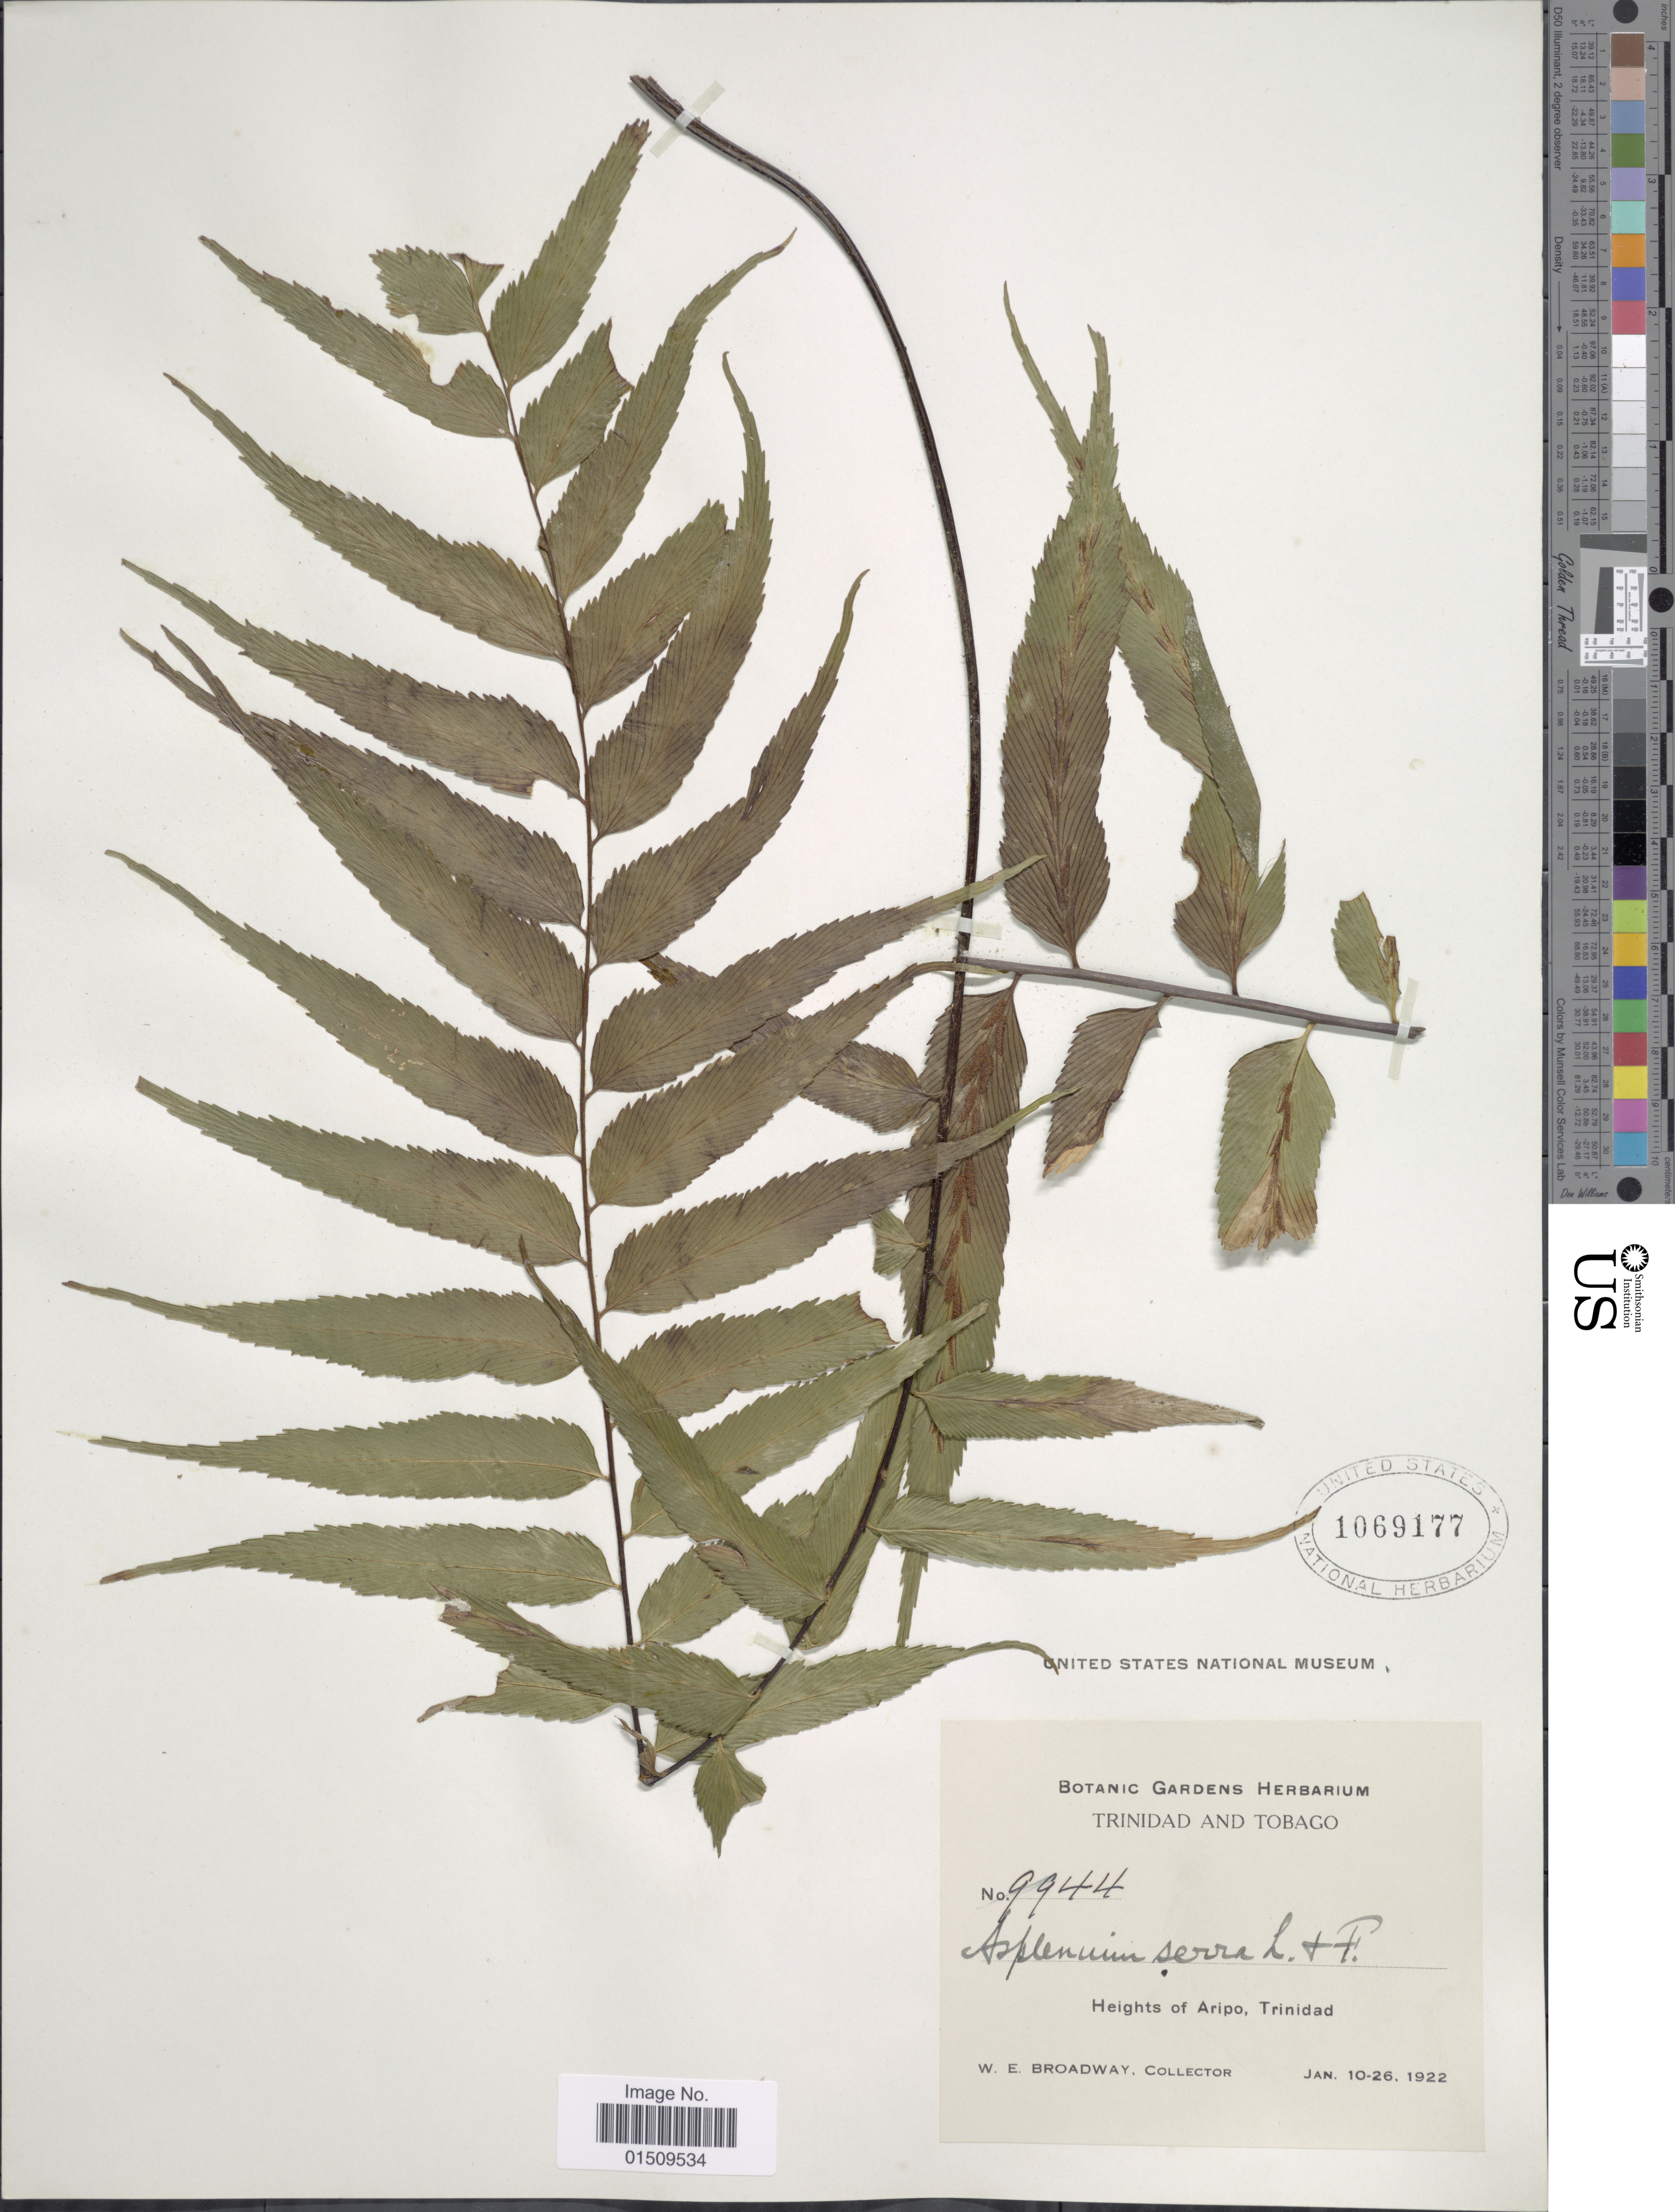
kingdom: Plantae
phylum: Tracheophyta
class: Polypodiopsida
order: Polypodiales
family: Aspleniaceae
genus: Asplenium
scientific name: Asplenium serra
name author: Langsd. & Fisch.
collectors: W. E. Broadway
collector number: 9944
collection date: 1922-01-10/1922-01-26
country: Trinidad and Tobago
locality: Trinidad and Tobago, Heights of Aripo, Trinidad.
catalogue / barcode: US 1069177